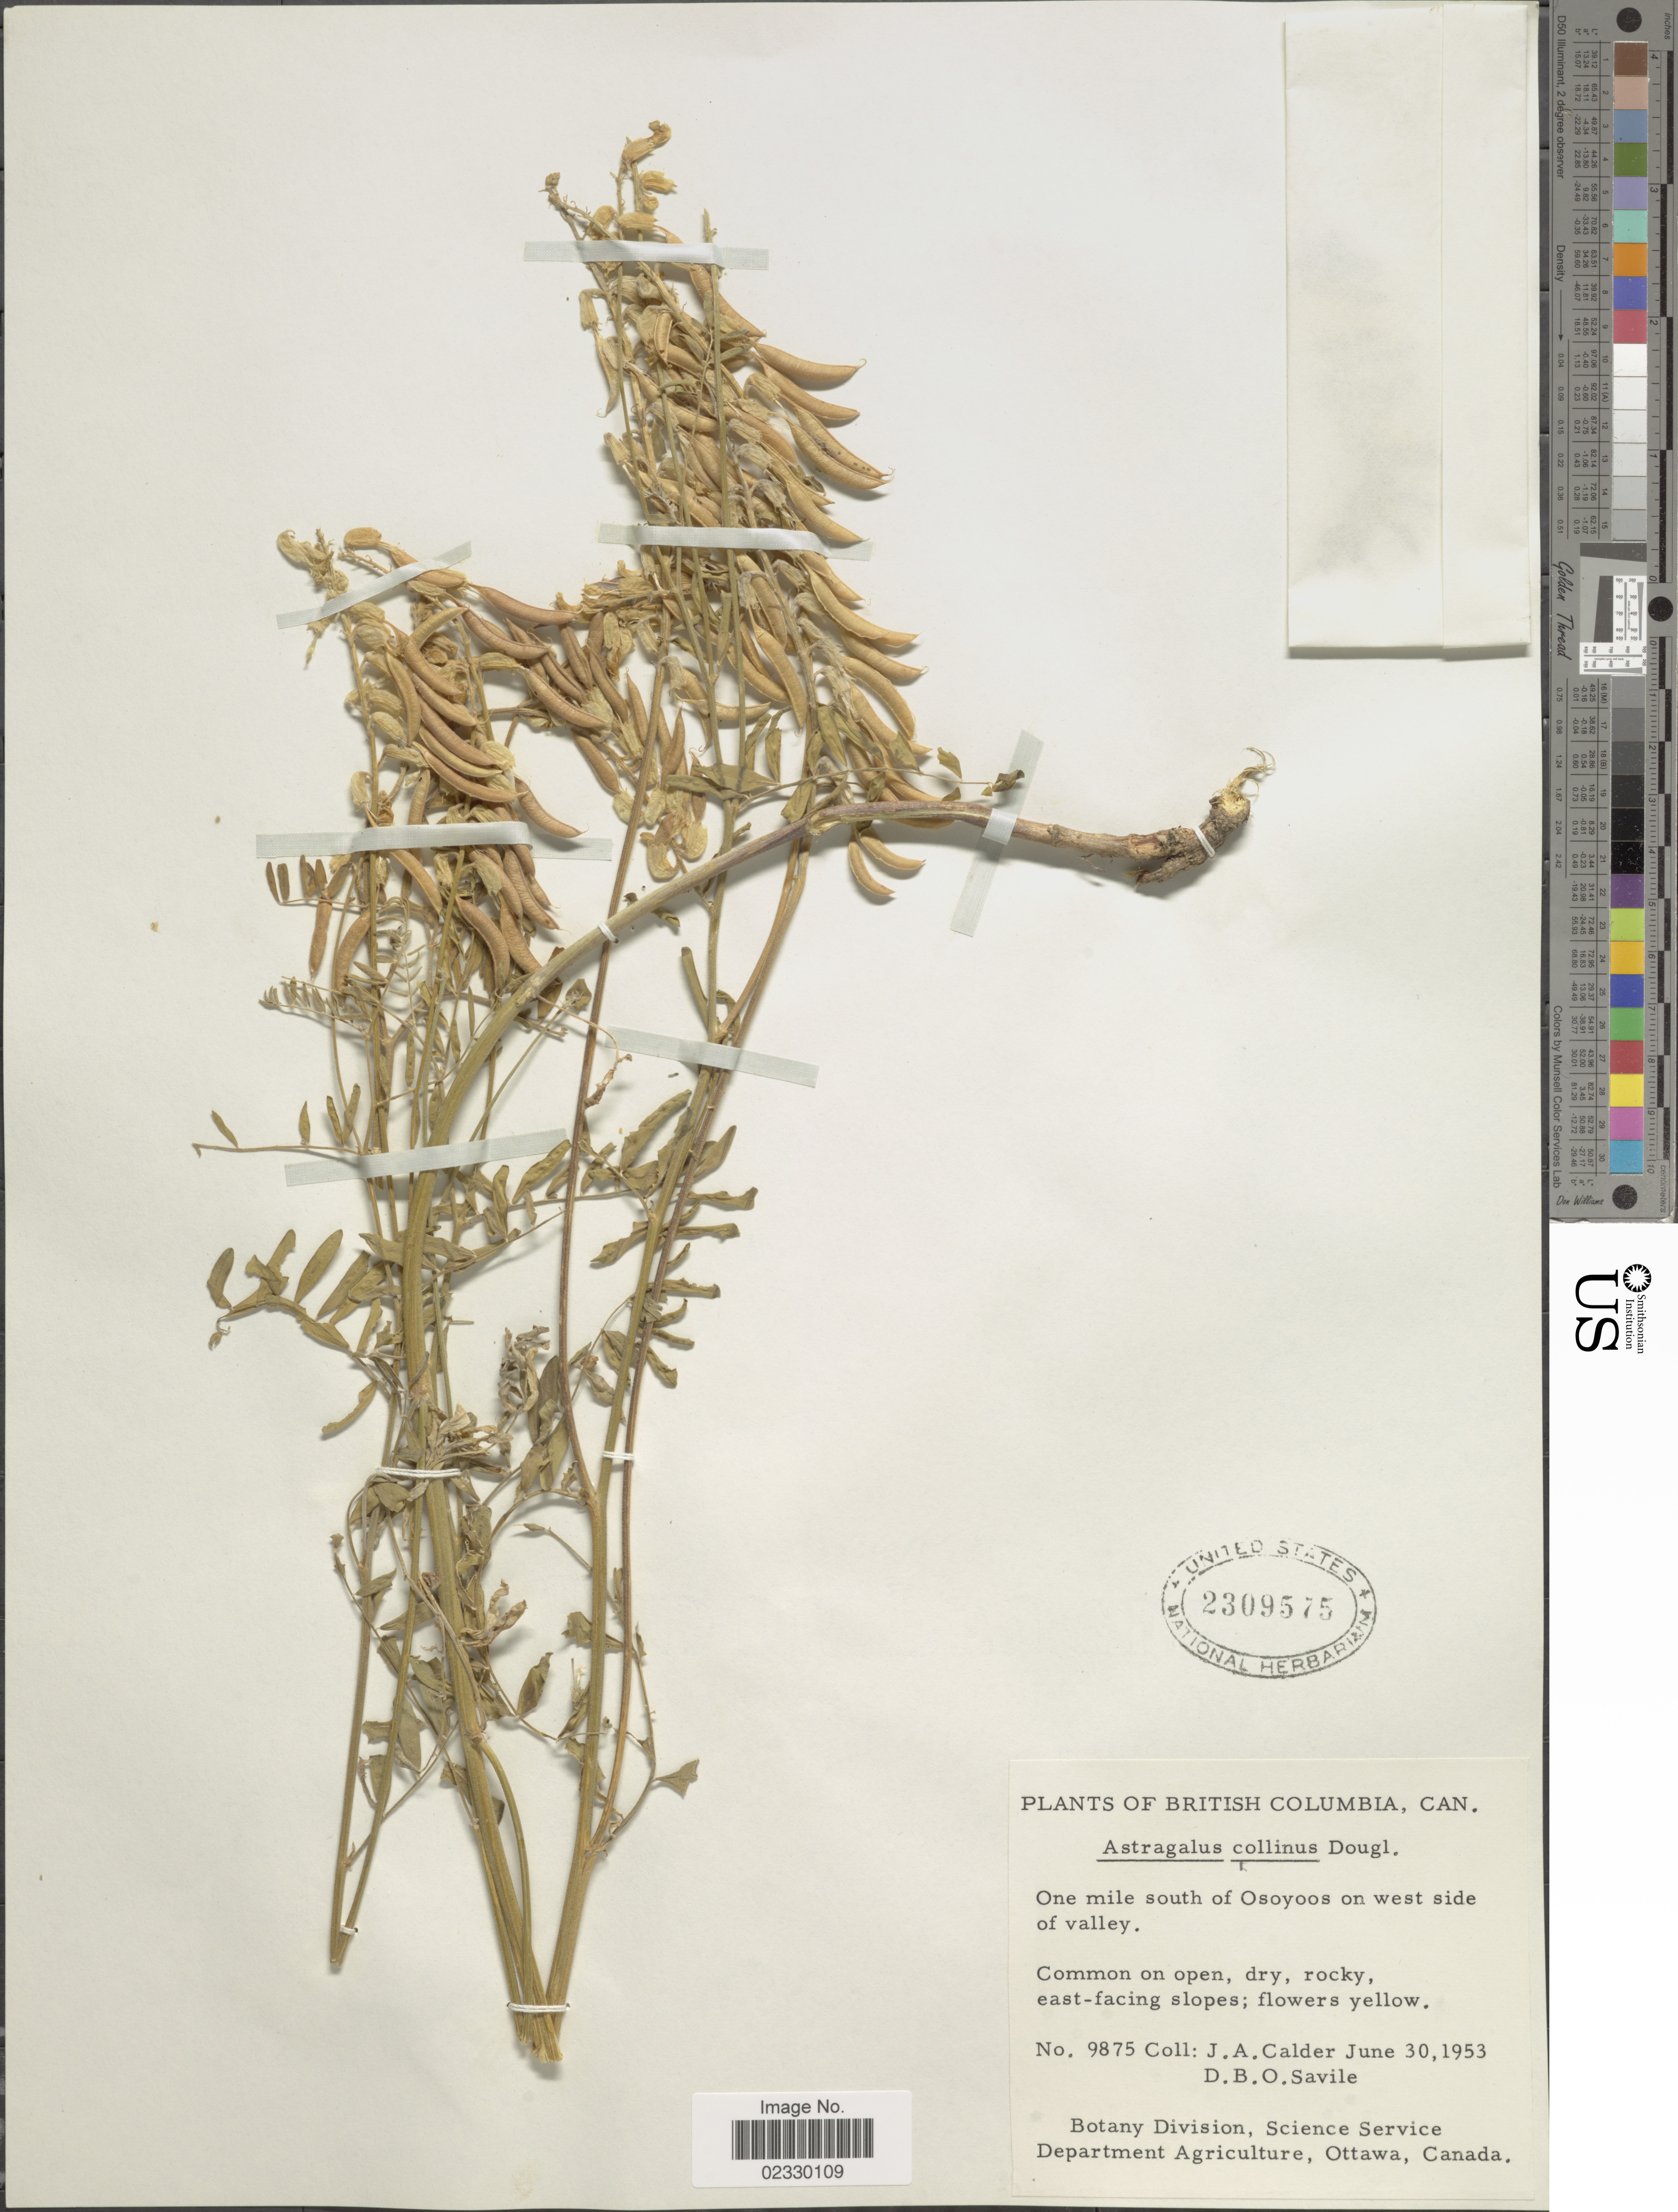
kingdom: Plantae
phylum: Tracheophyta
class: Magnoliopsida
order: Fabales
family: Fabaceae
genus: Astragalus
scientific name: Astragalus collinus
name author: Douglas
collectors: J. A. Calder & D. Savile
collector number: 9875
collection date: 1953-06-30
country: Canada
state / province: British Columbia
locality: One mile south of Osoyoos on west side of valley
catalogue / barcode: US 2309575